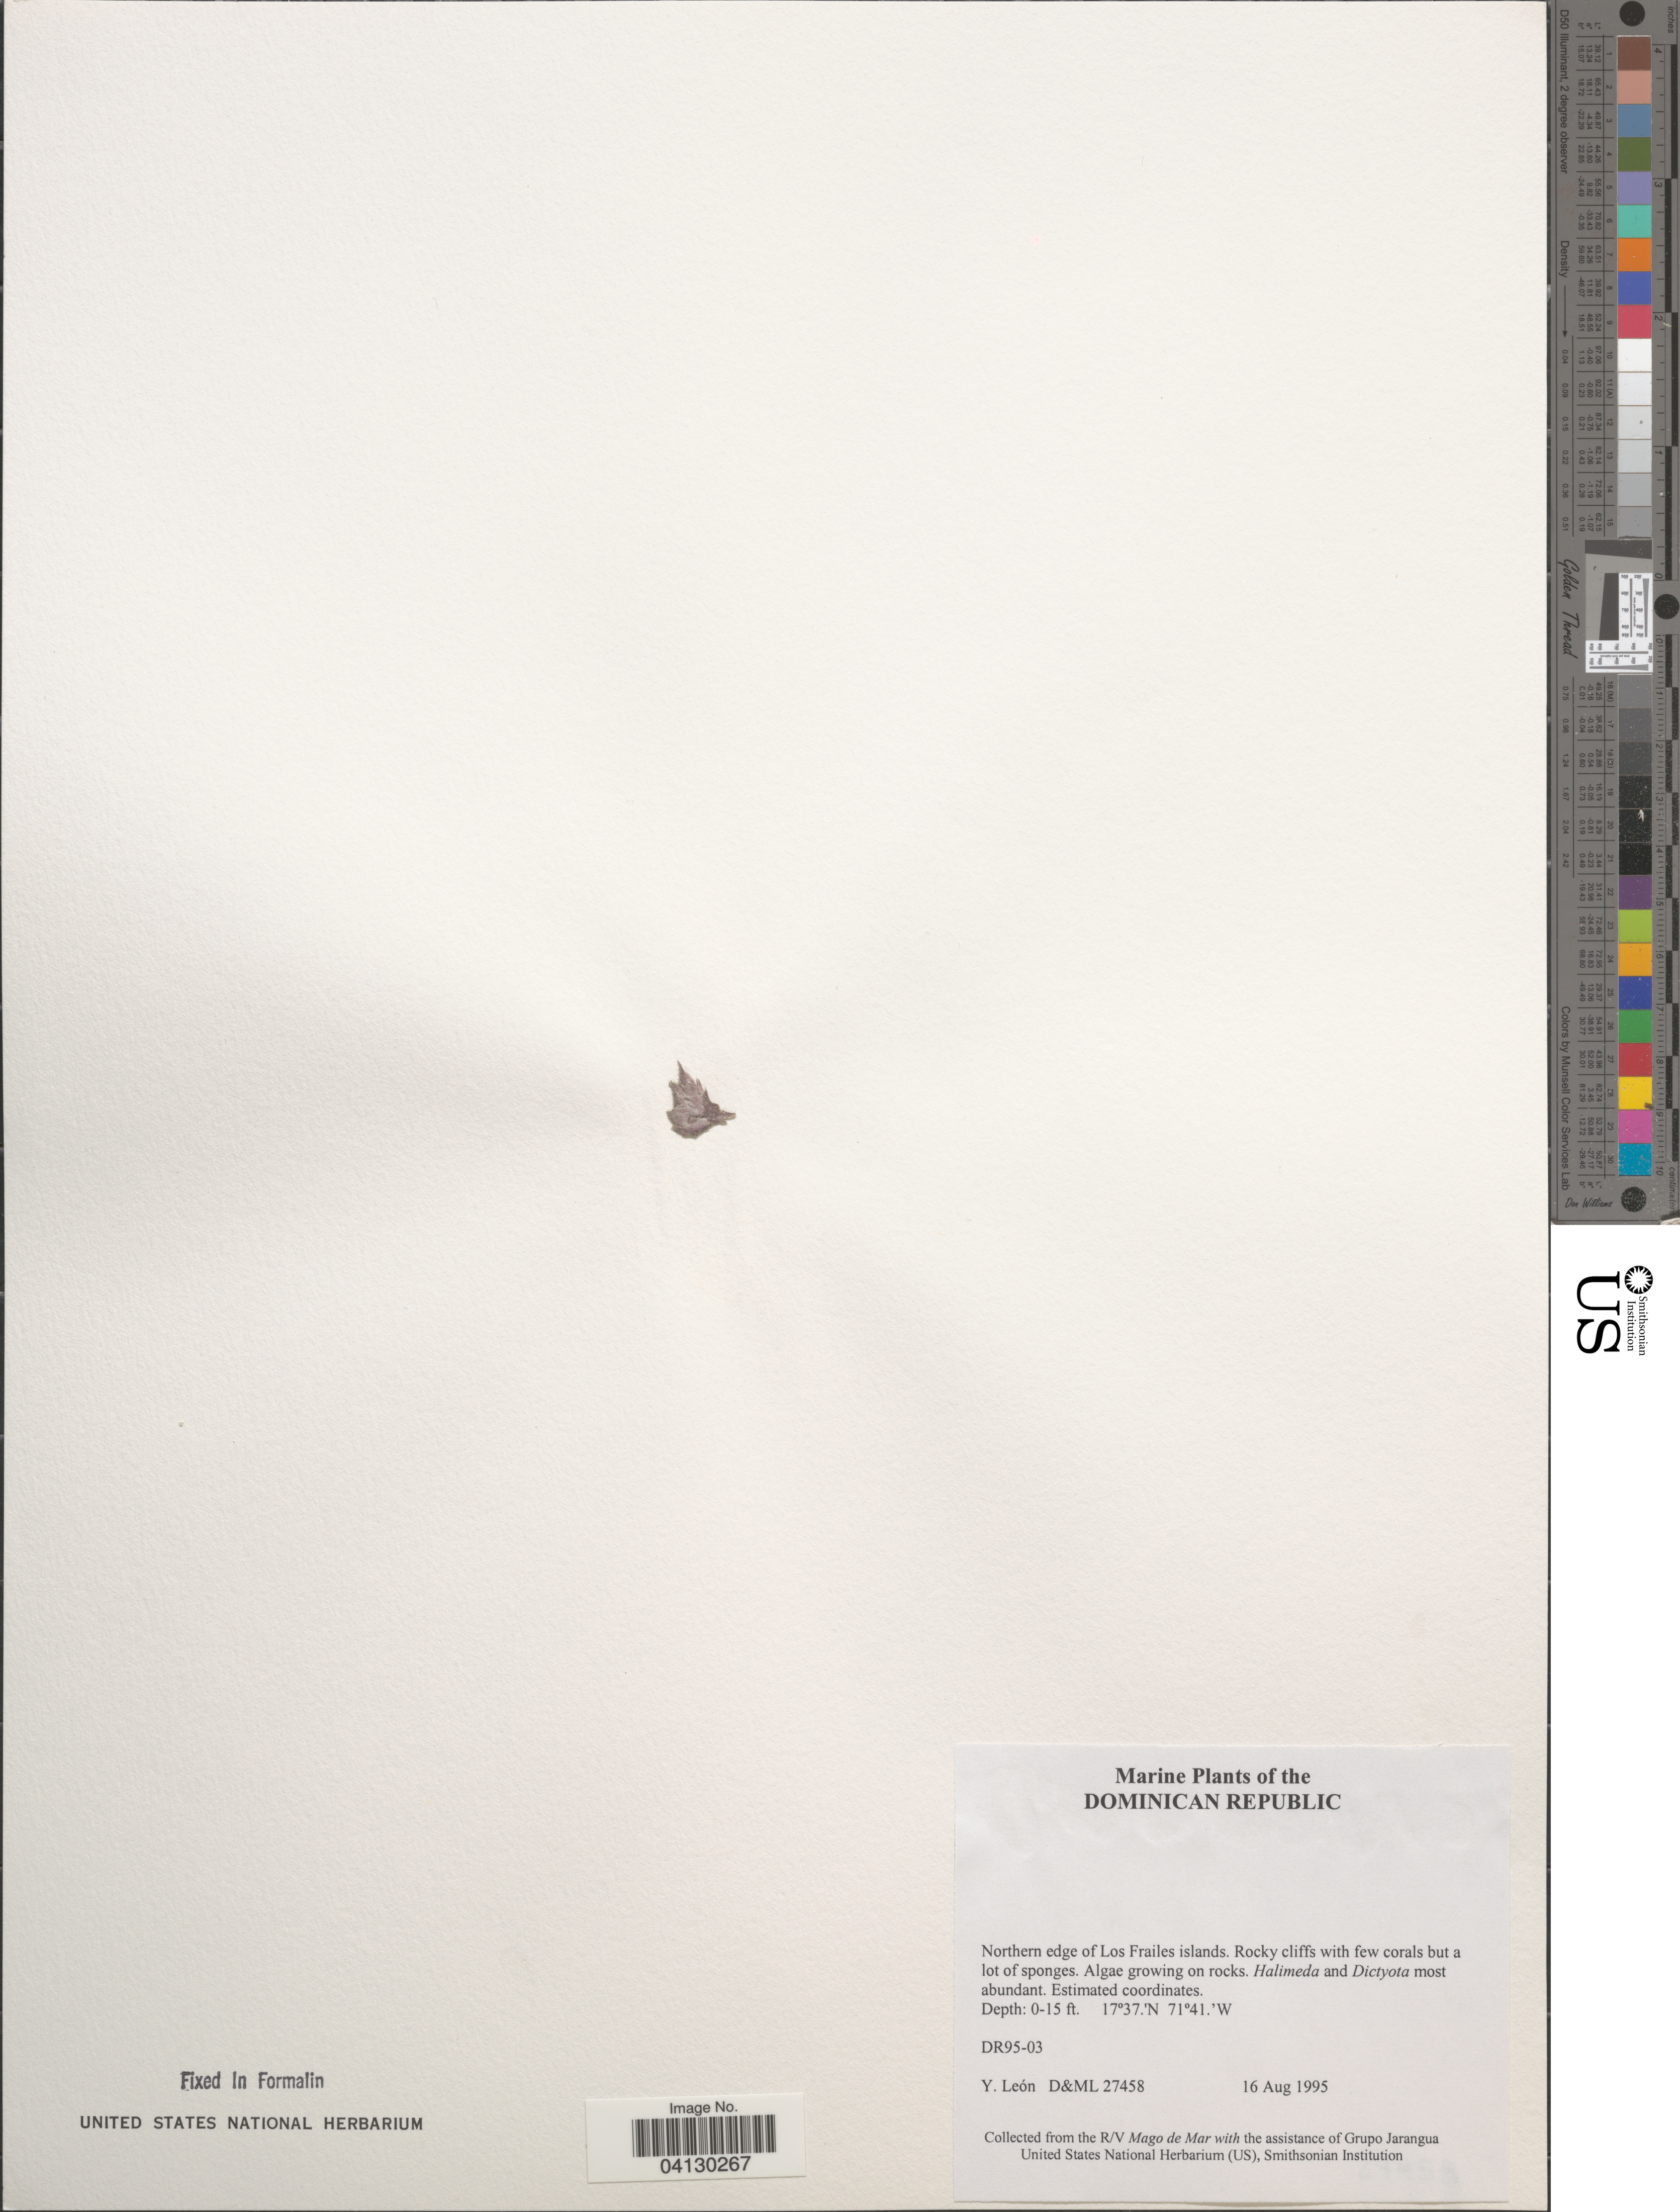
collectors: Y. León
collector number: D&ML27458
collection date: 1995-08-16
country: Dominican Republic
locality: Northern edge of Los Frailes islands.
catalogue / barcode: US 238751